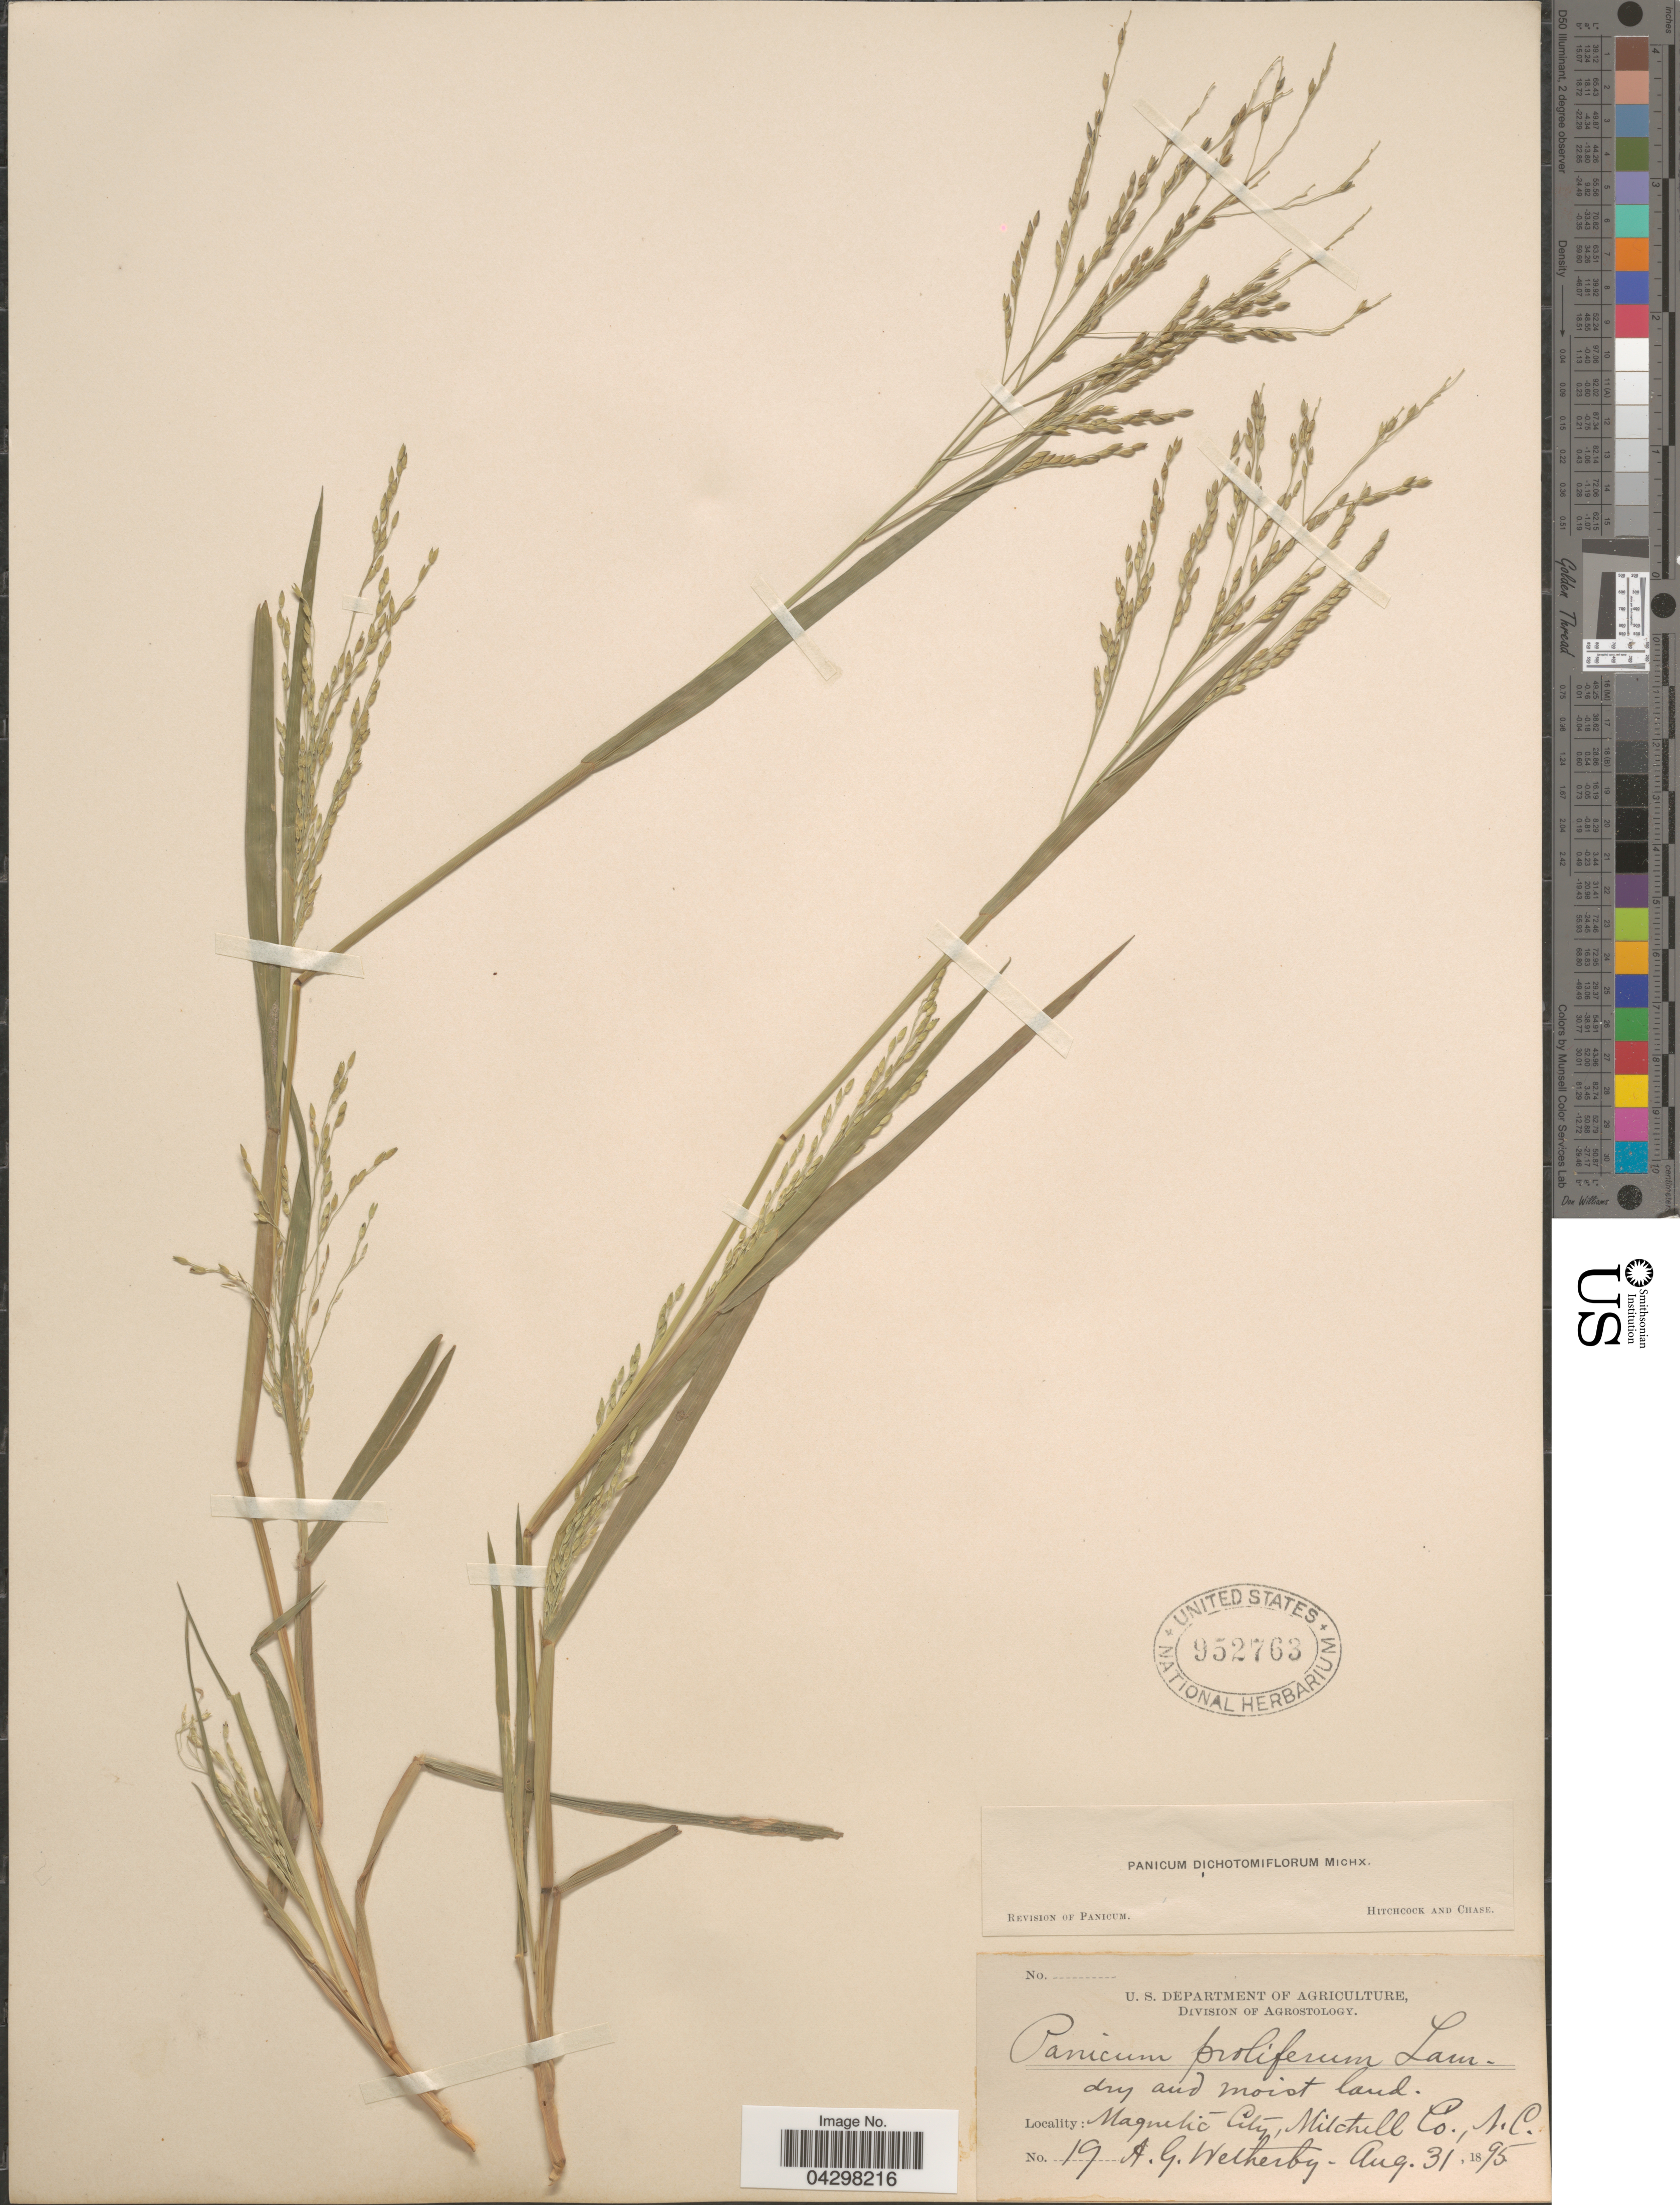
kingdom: Plantae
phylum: Tracheophyta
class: Liliopsida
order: Poales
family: Poaceae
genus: Panicum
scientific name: Panicum dichotomiflorum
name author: Michx.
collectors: A. Wetherby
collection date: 1895-08-31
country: United States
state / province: North Carolina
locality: Magnetic City, Mitchell Co.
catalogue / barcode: US 952763